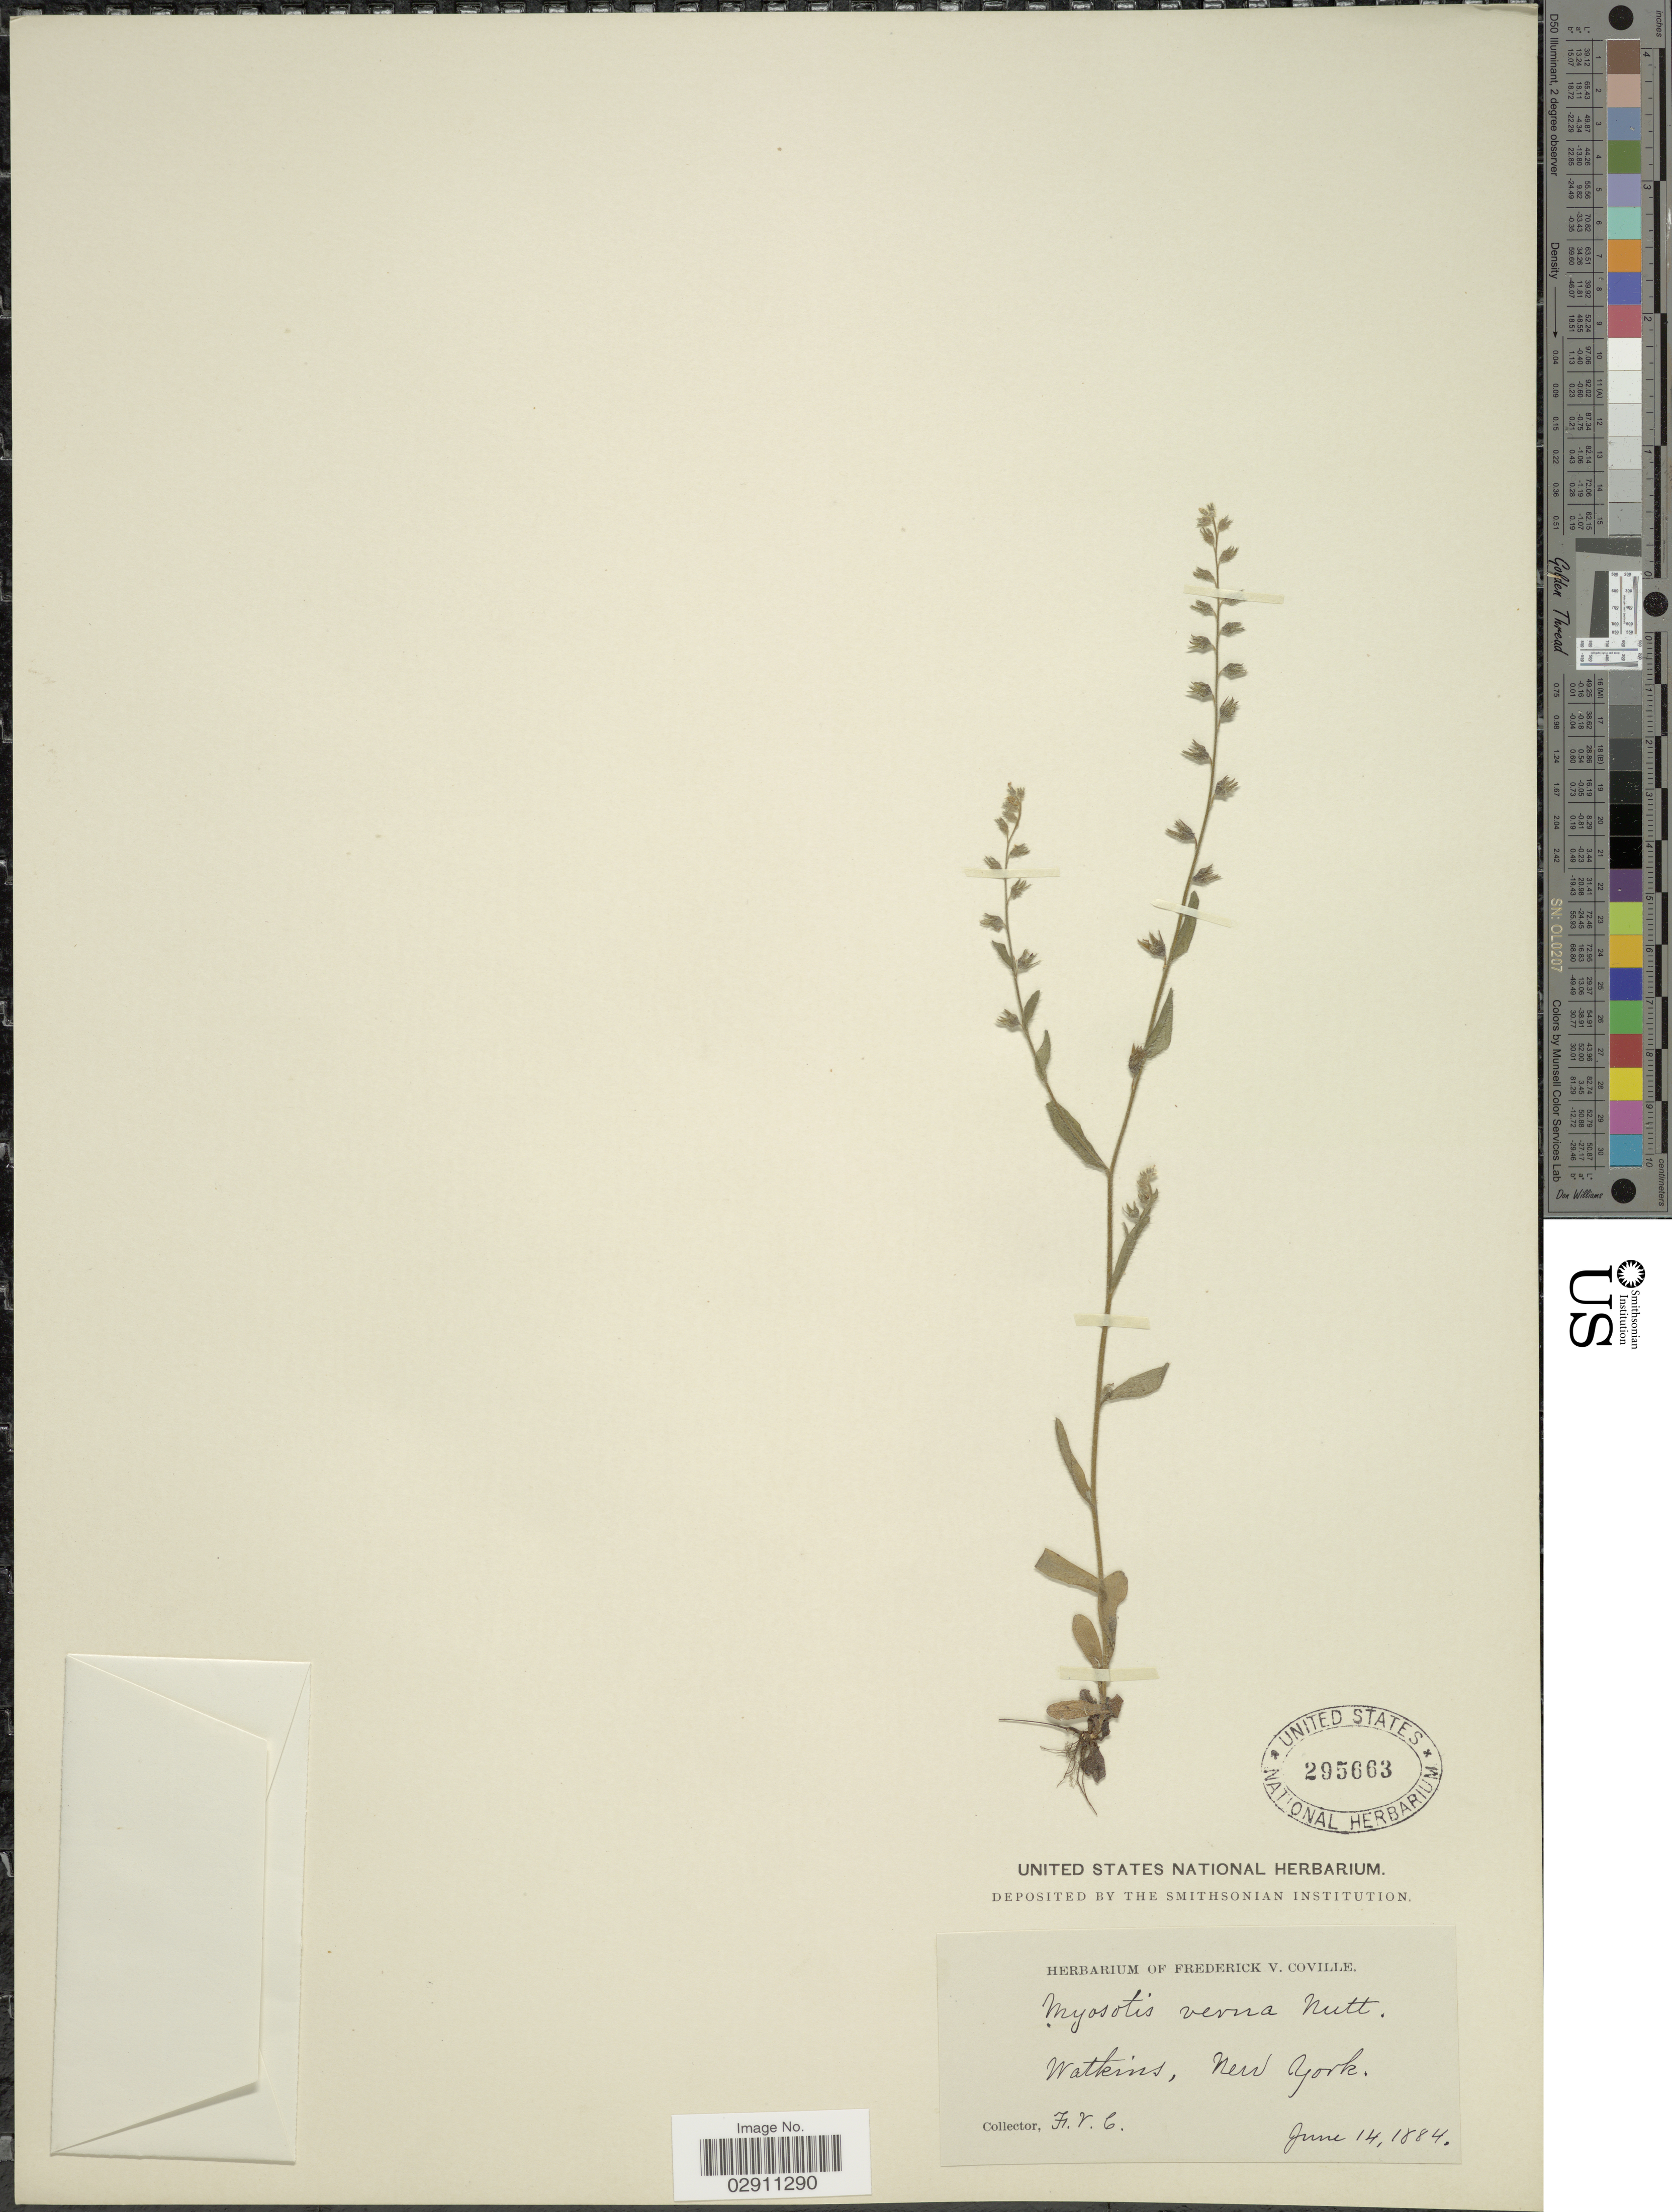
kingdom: Plantae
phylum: Tracheophyta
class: Magnoliopsida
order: Boraginales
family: Boraginaceae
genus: Myosotis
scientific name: Myosotis verna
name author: Nutt.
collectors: F. V. Coville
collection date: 1884-06-14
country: United States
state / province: New York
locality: Watkins.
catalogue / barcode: US 295663